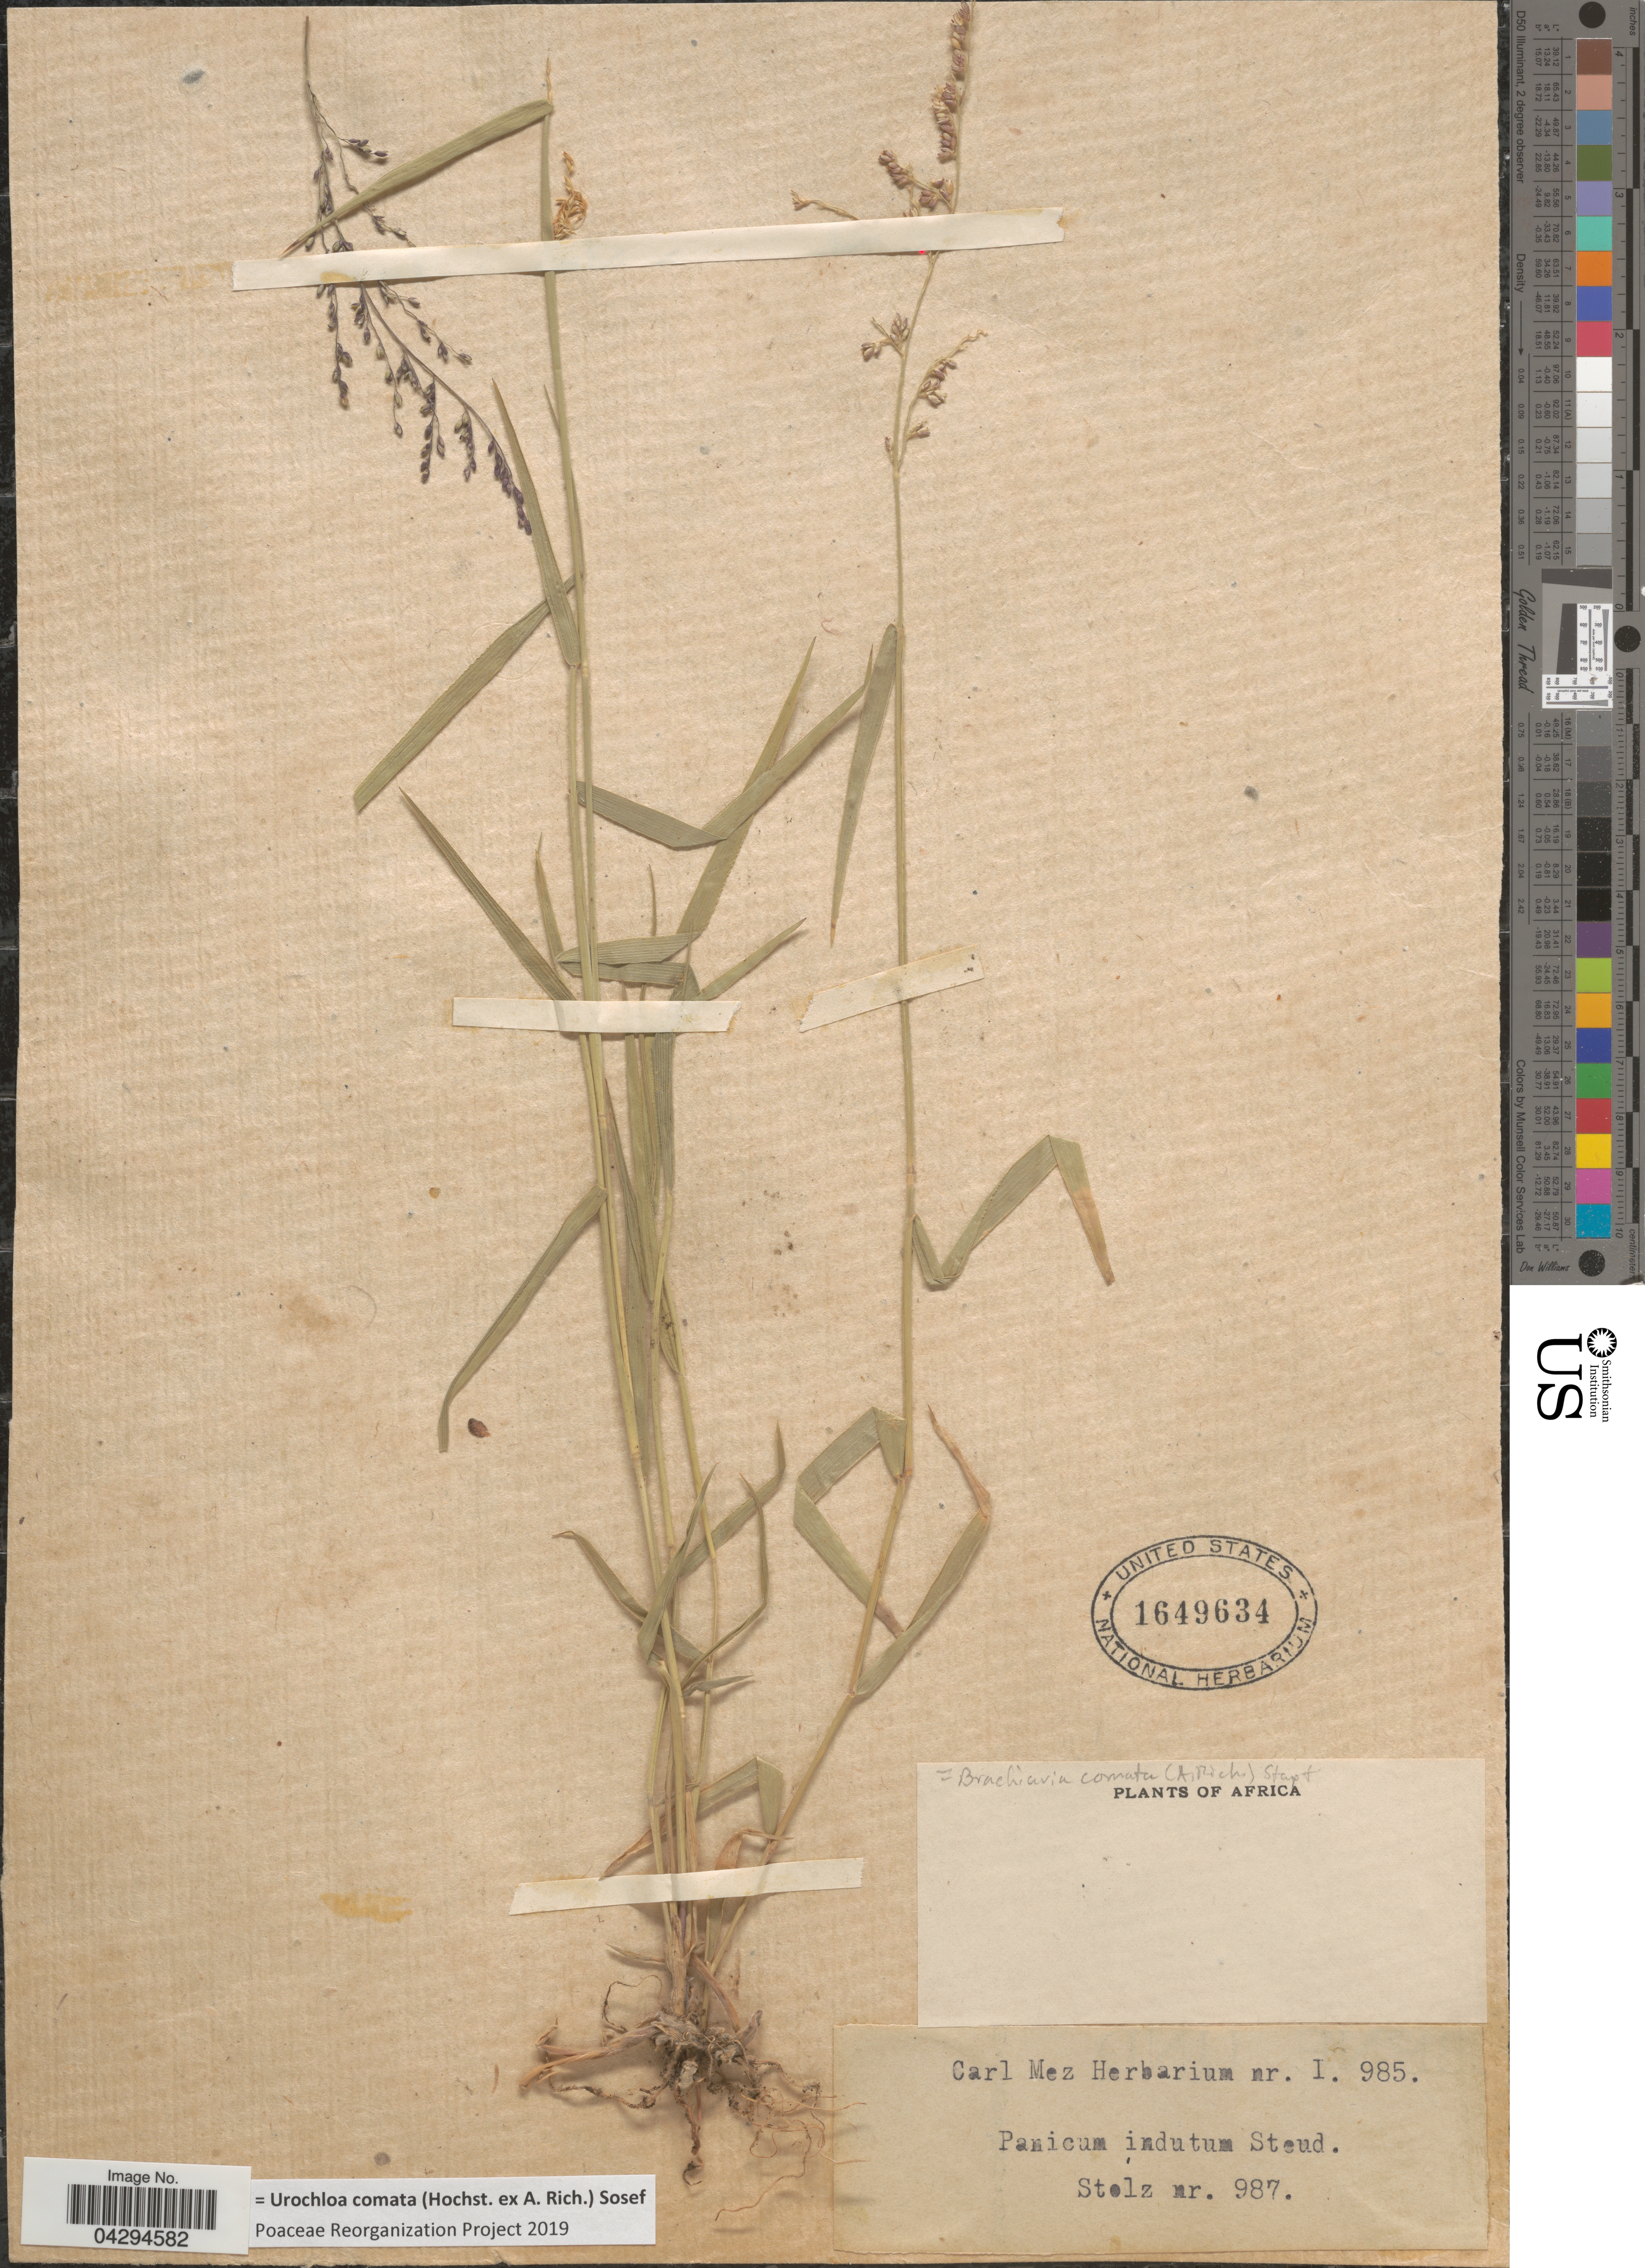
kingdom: Plantae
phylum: Tracheophyta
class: Liliopsida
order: Poales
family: Poaceae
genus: Urochloa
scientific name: Urochloa comata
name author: (Hochst. ex A. Rich.) Sosef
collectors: Stolz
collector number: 987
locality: Africa.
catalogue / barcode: US 1649634